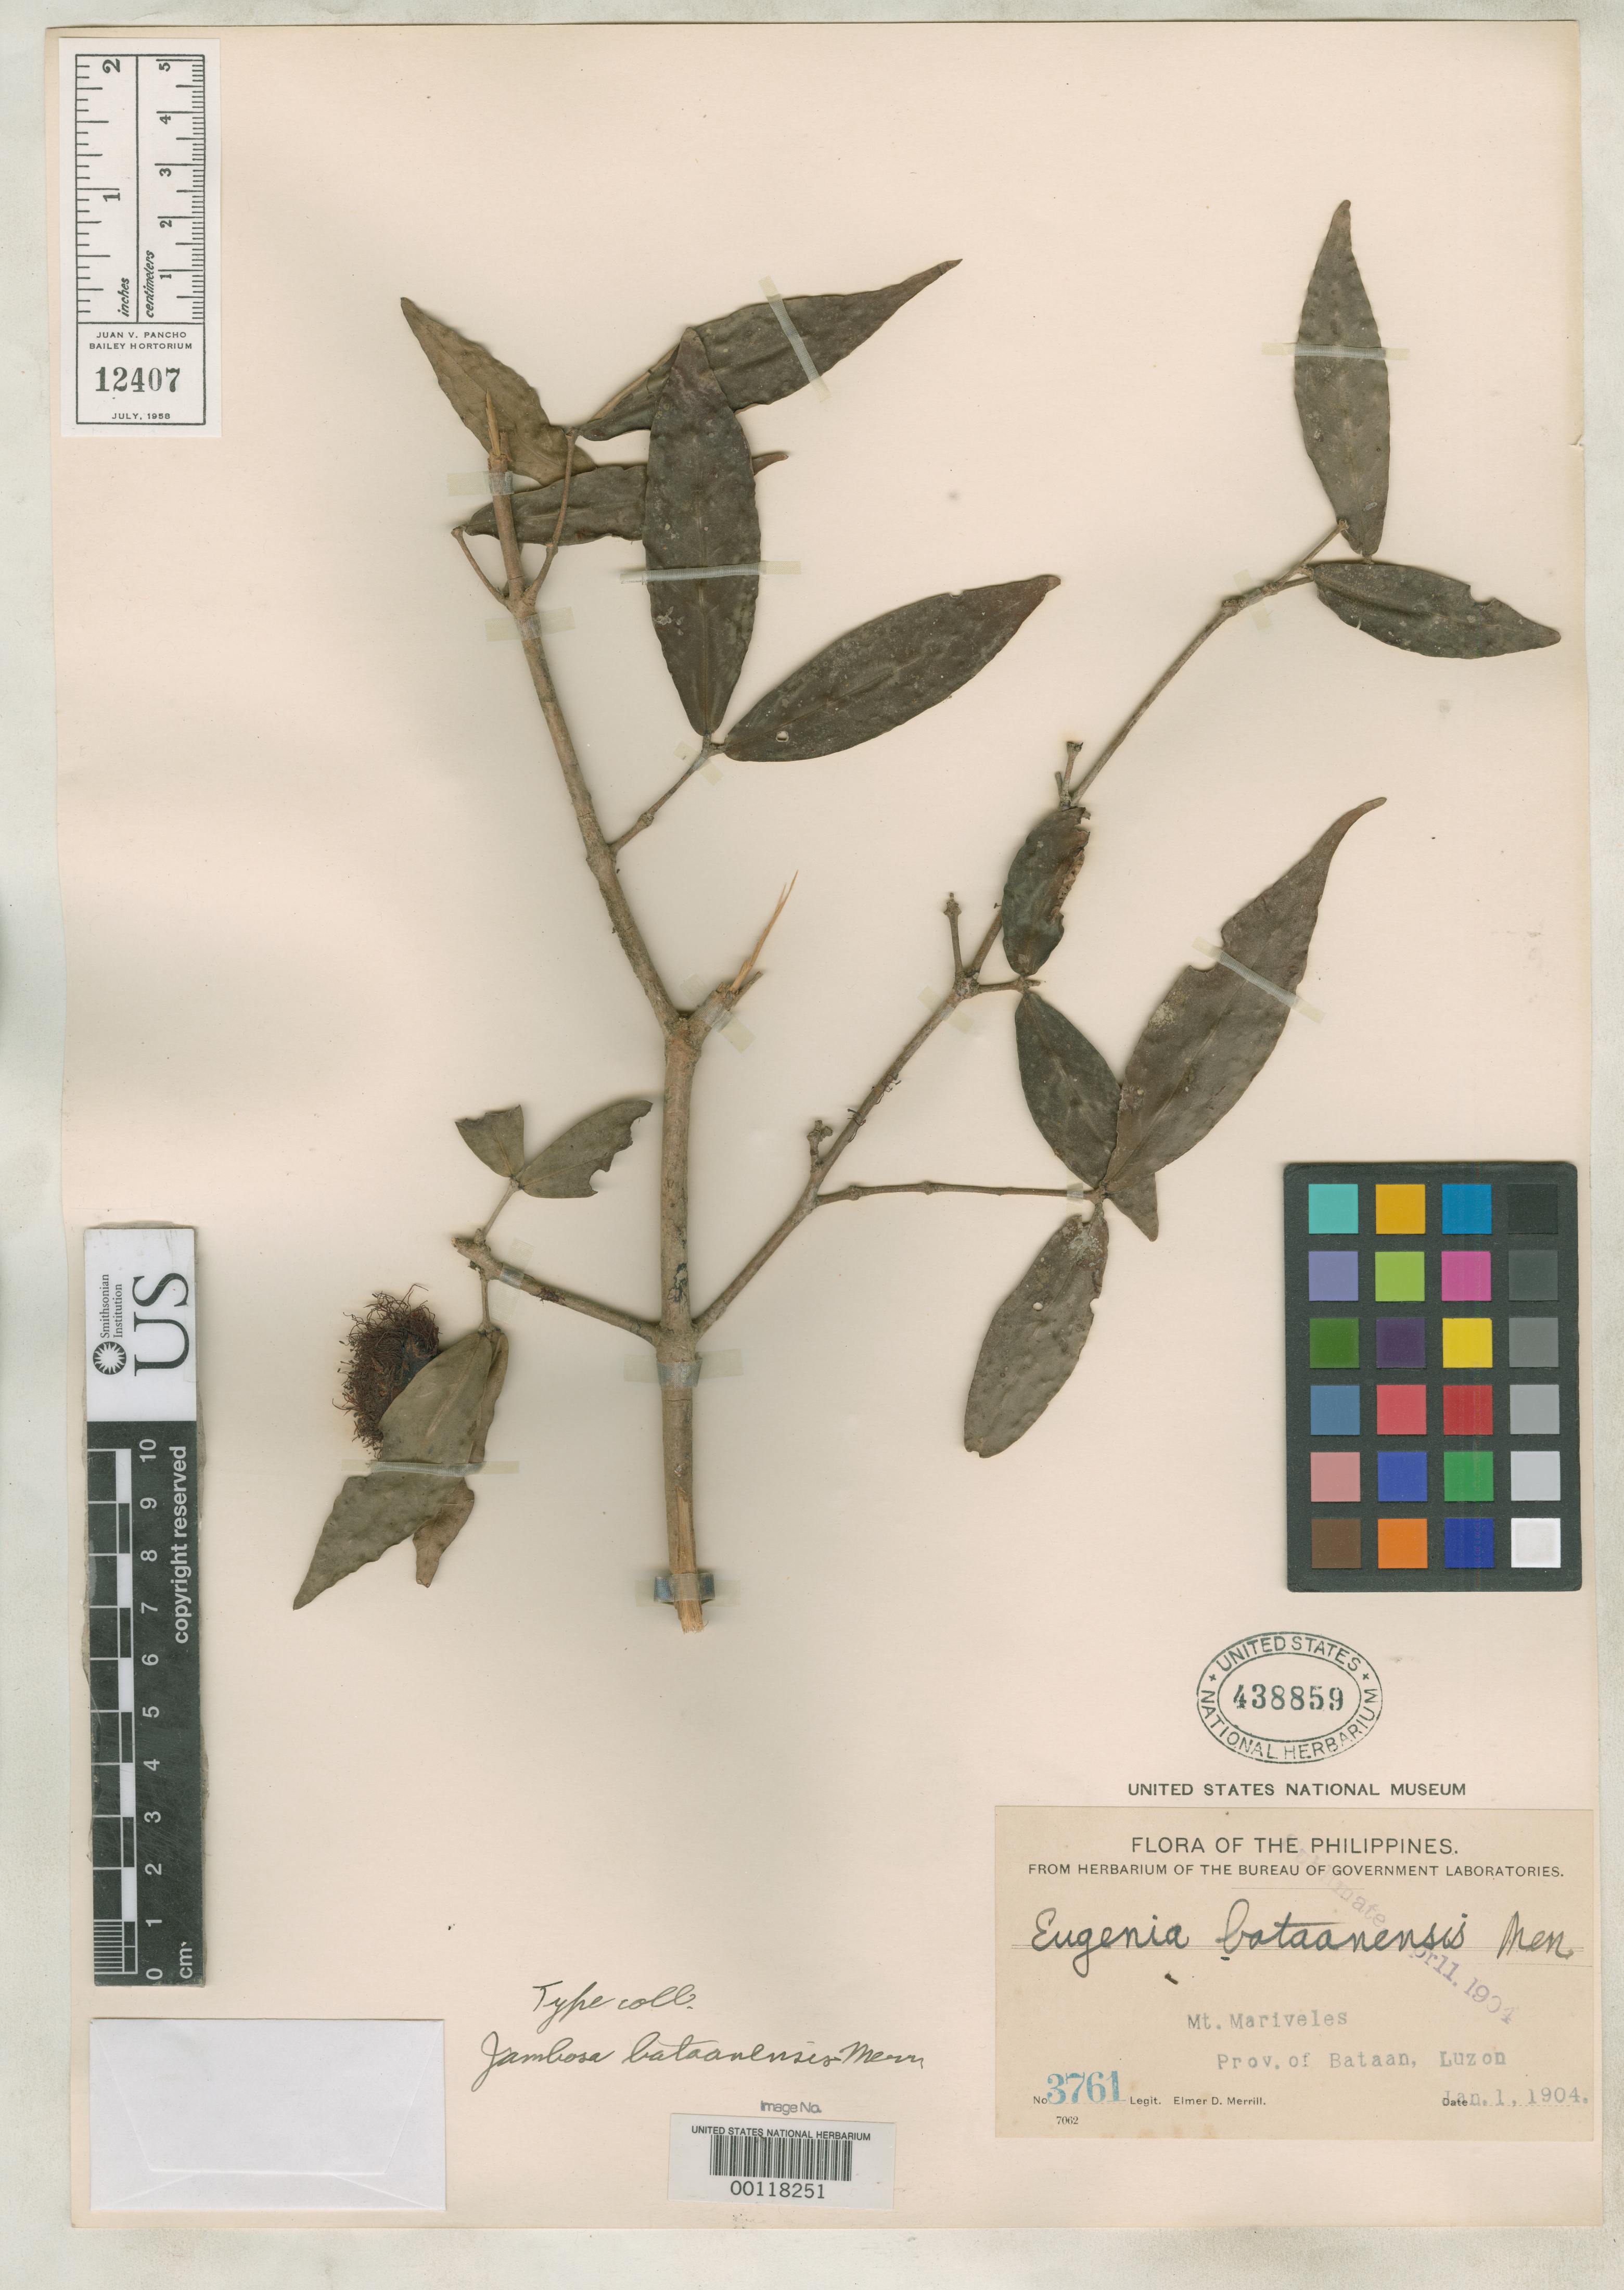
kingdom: Plantae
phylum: Tracheophyta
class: Magnoliopsida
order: Myrtales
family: Myrtaceae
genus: Jambosa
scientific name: Jambosa bataanensis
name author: Merr.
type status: Isotype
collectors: E. D. Merrill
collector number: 3761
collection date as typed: Jan 1904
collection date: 1904-01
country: Philippines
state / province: Central Luzon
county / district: Bataan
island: Luzon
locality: Mt. Mariveles.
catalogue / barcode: US 438859